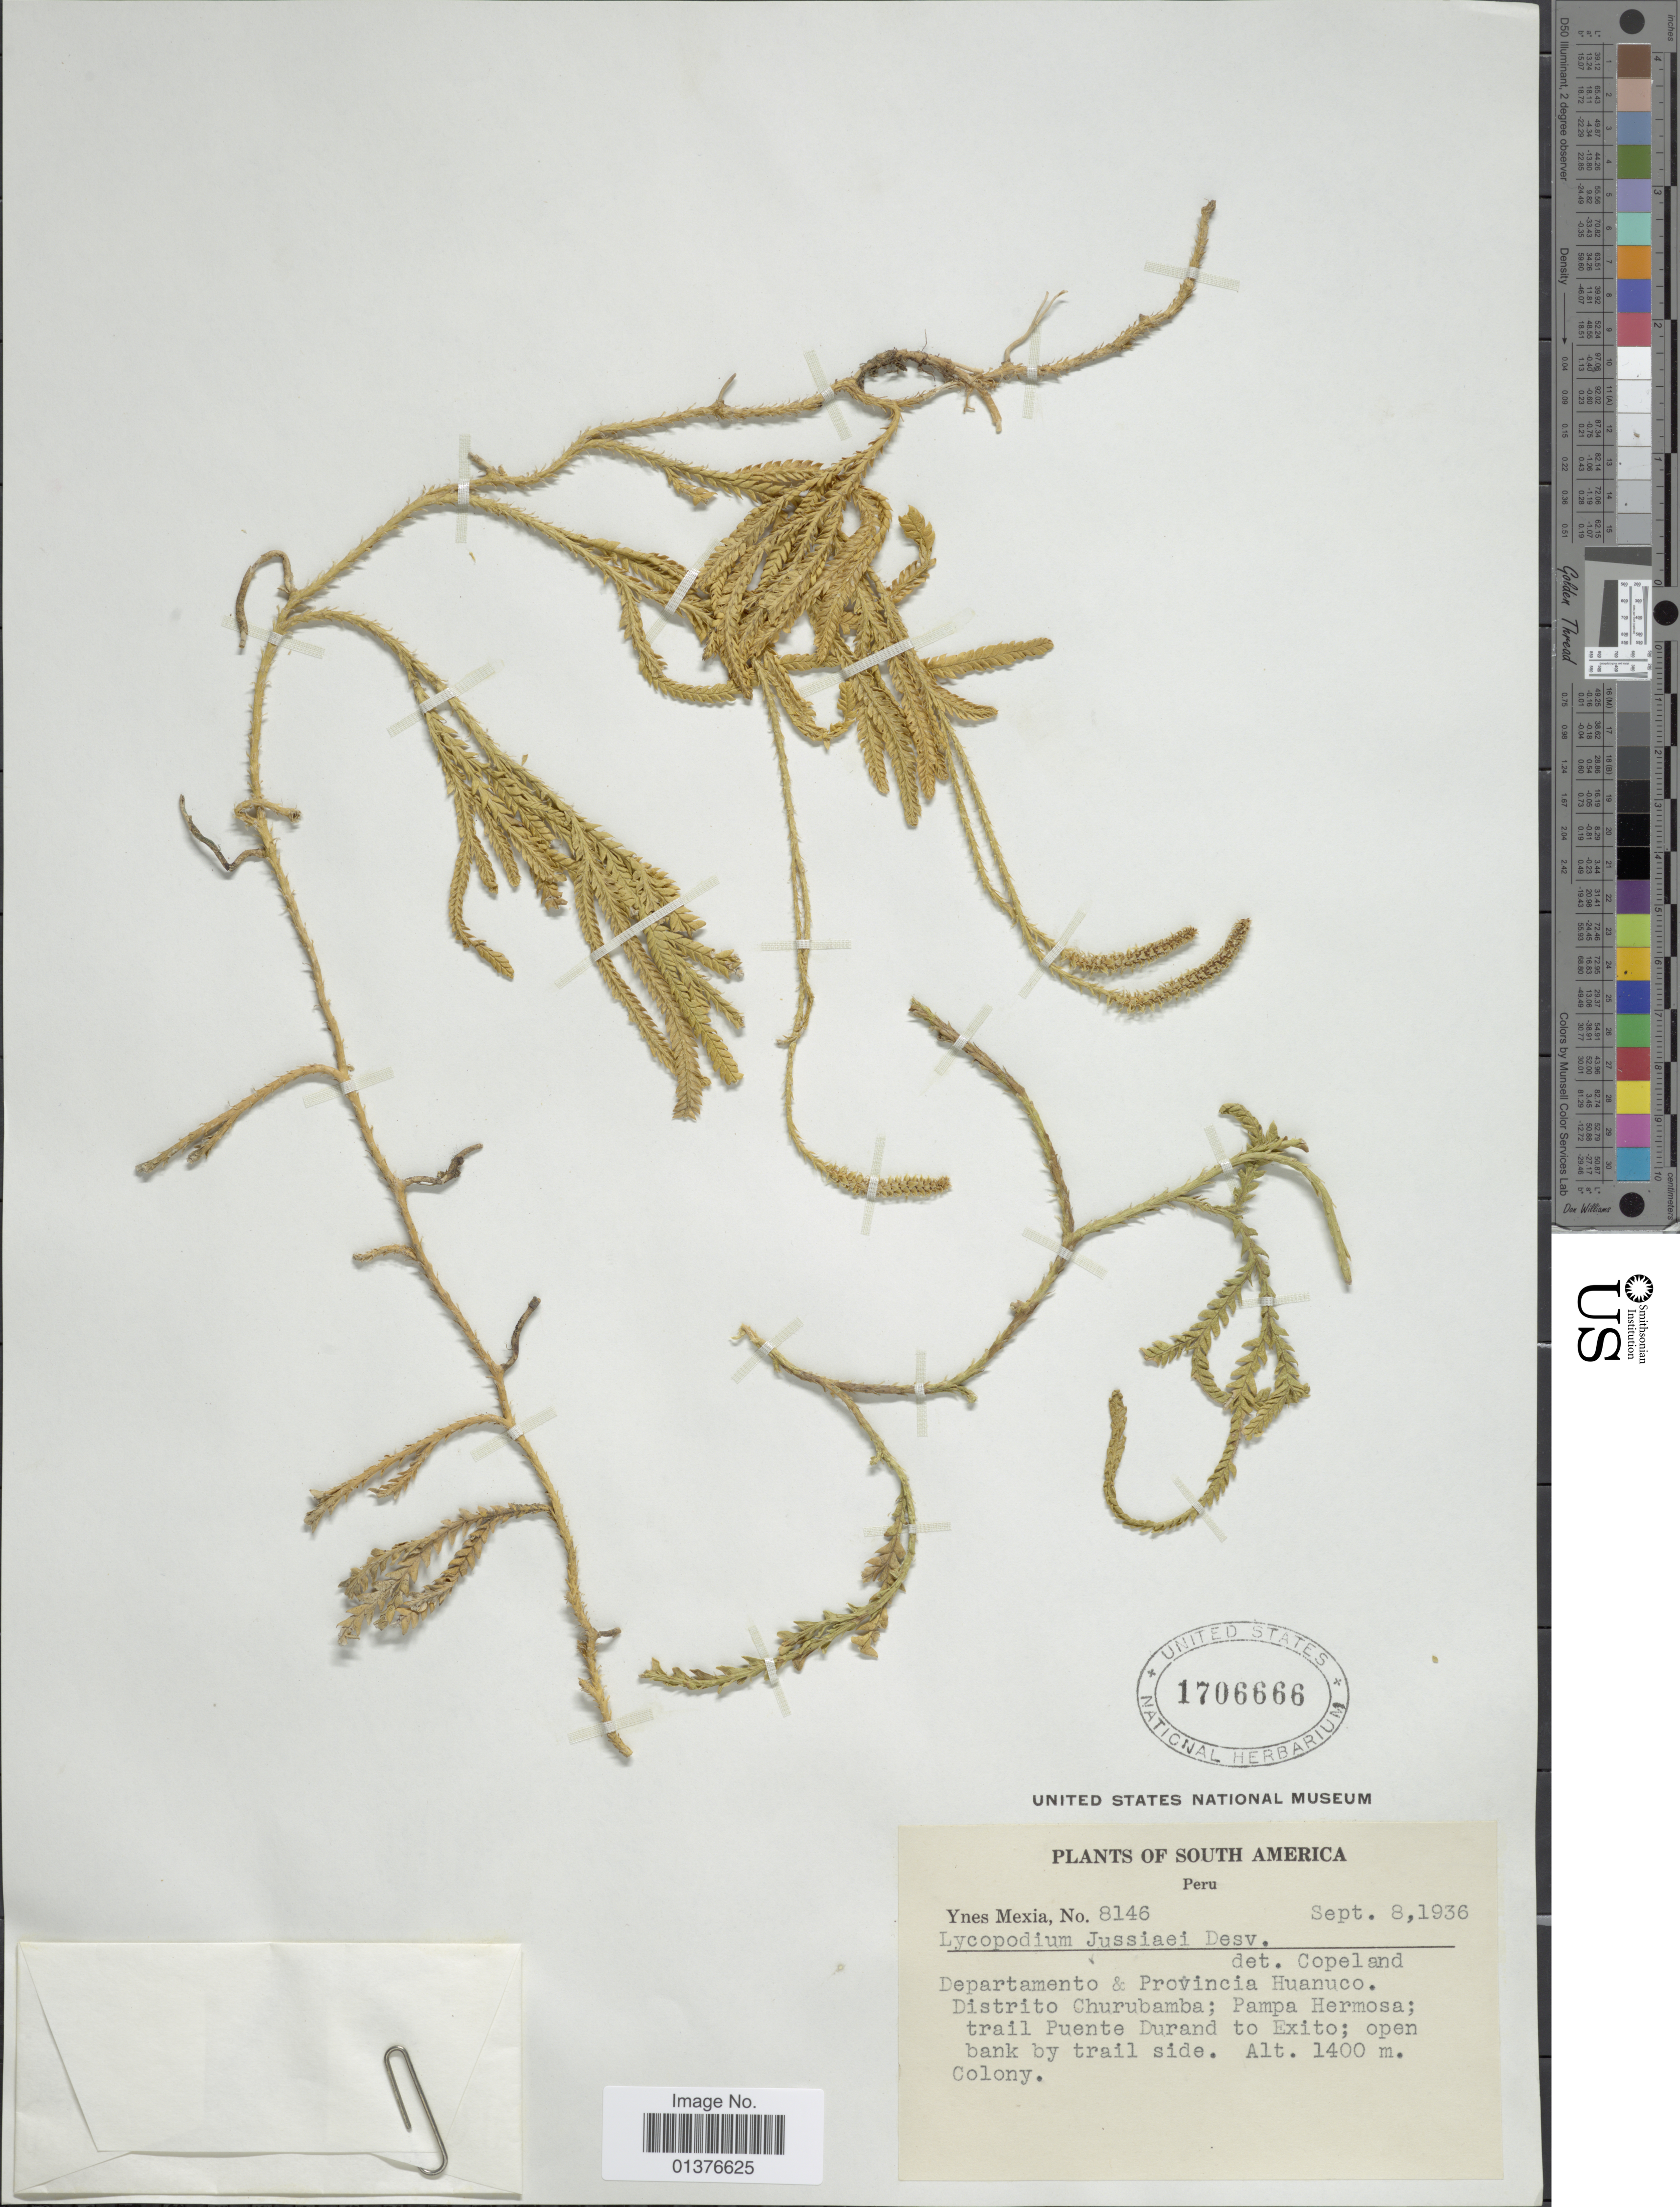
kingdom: Plantae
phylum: Tracheophyta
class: Lycopodiopsida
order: Lycopodiales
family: Lycopodiaceae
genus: Diphasium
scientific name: Diphasium jussiaei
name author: (Desv.) C. Presl ex Rothm.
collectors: Y. Mexia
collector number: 8146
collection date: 1936-09-08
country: Peru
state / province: Huánuco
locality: Distrito Churunbamba; Pampa hermosa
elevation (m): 1400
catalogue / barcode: US 1706666